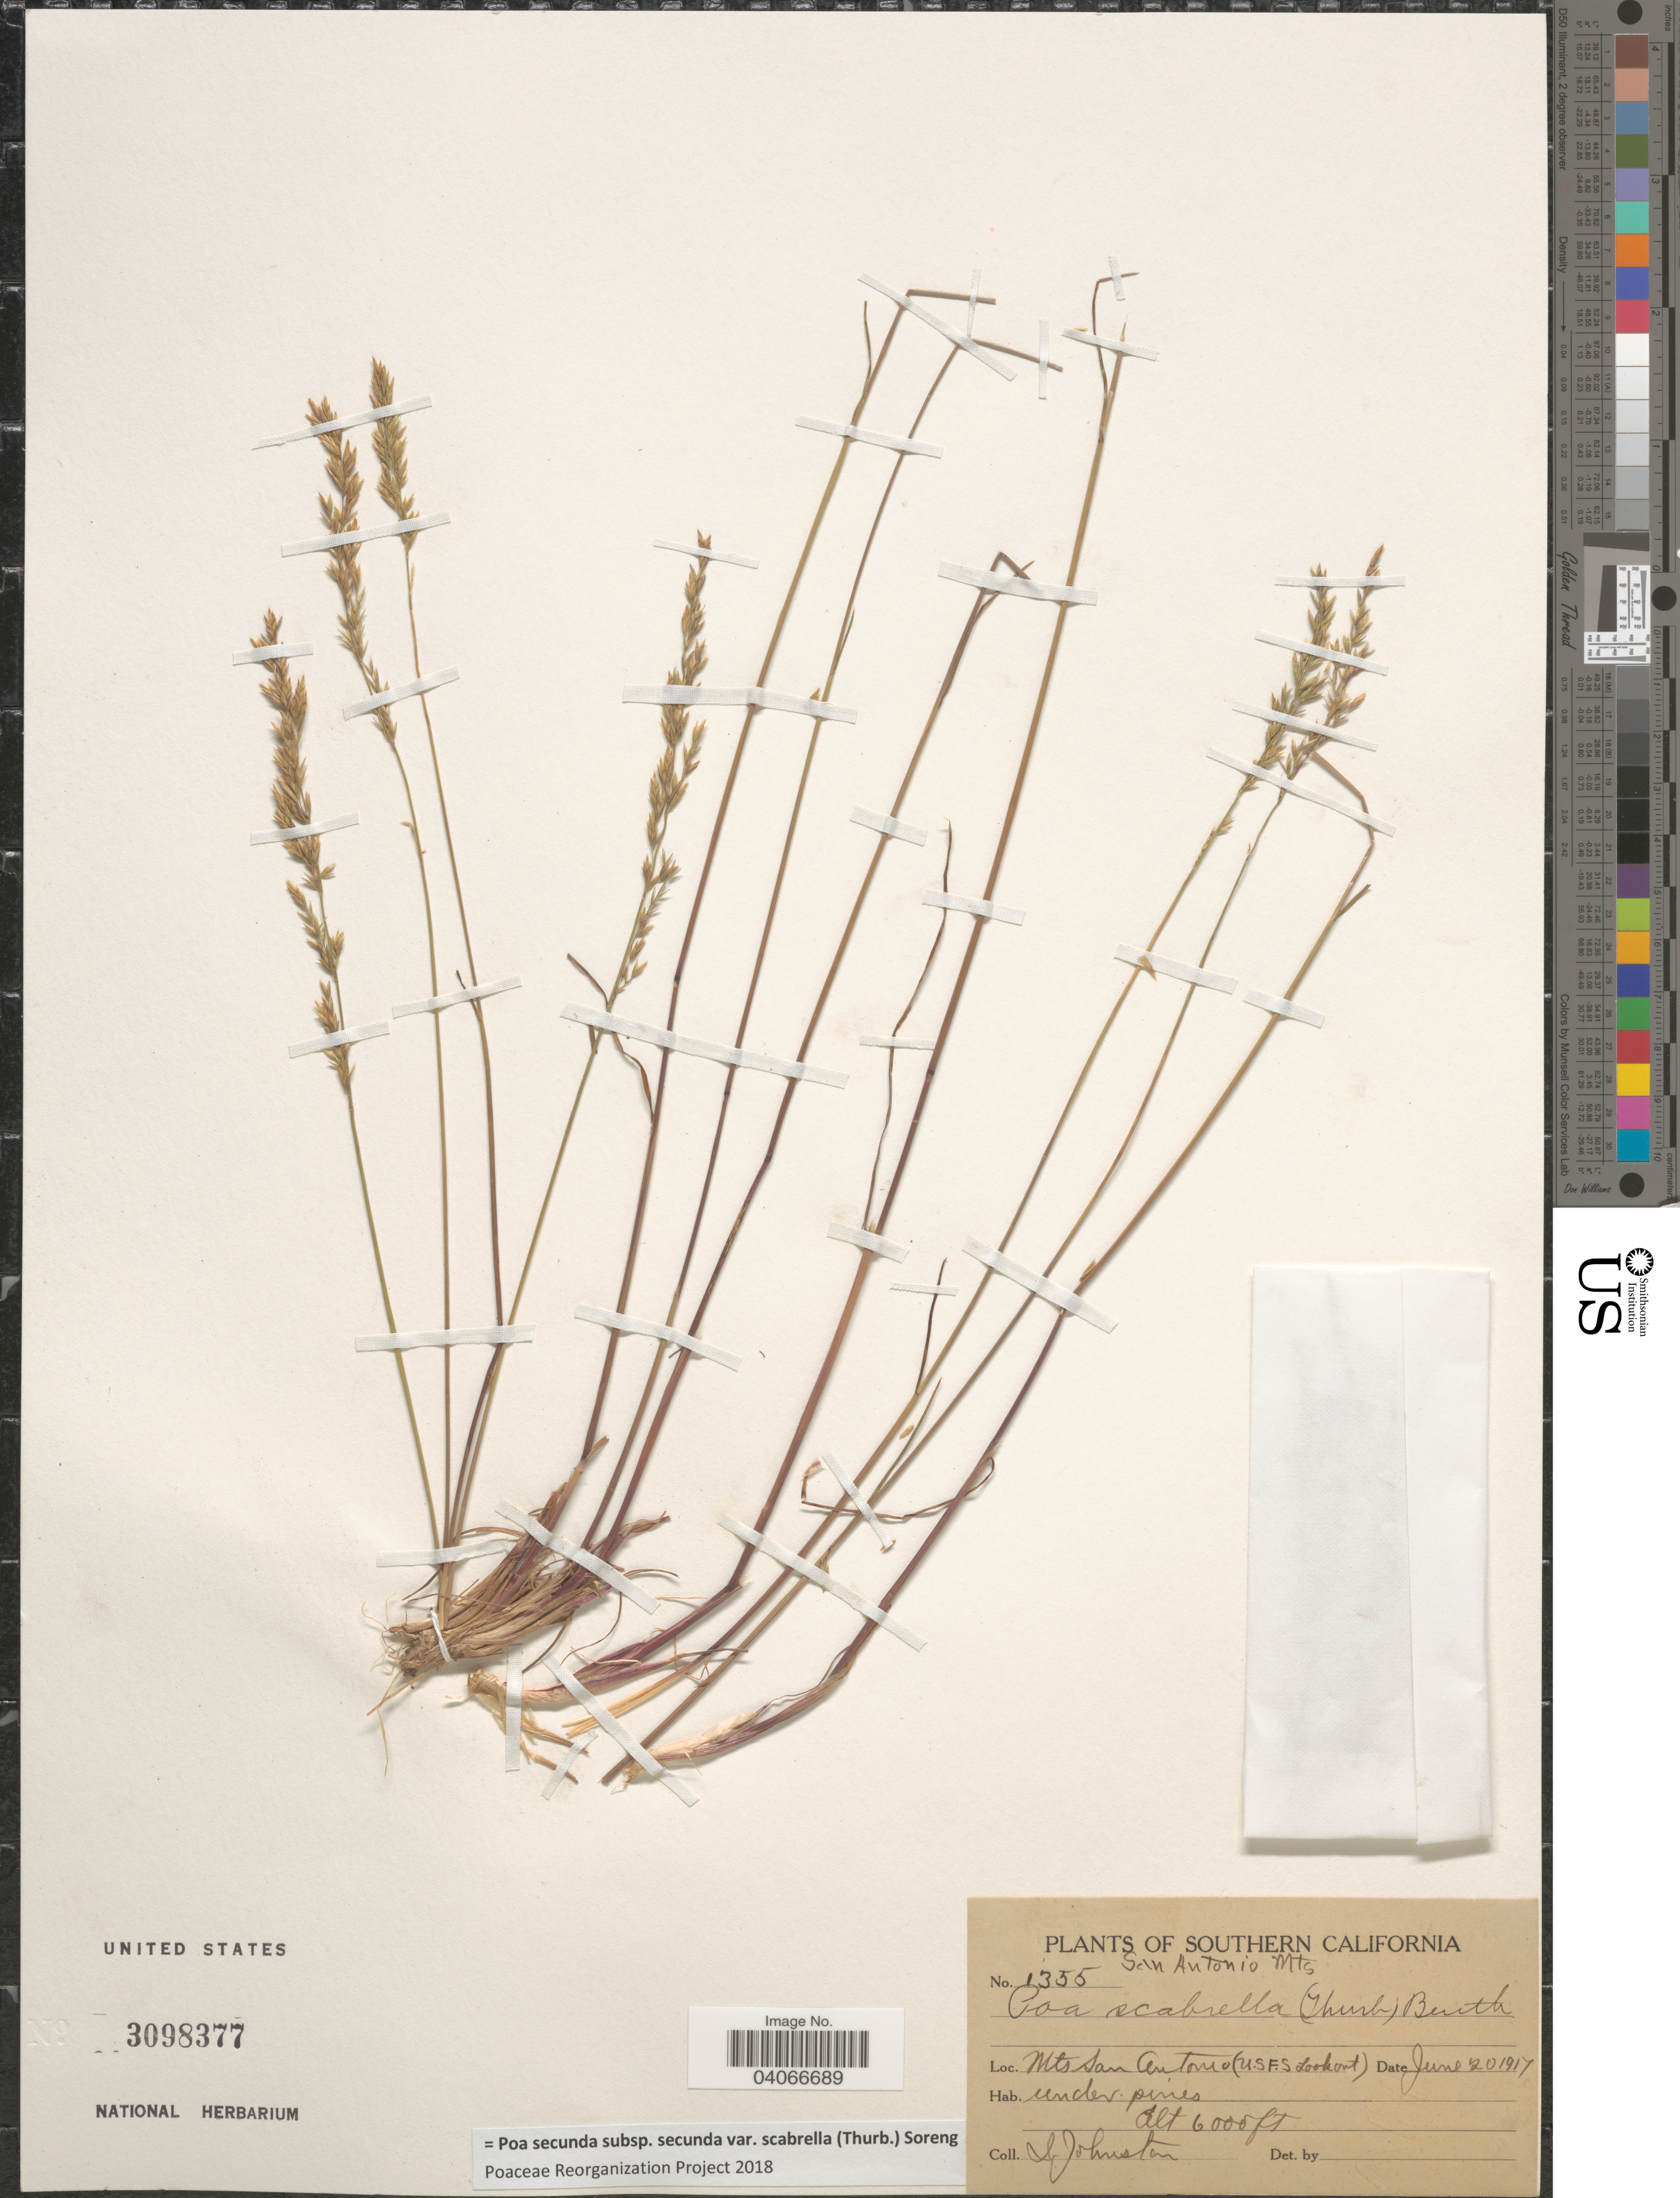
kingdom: Plantae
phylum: Tracheophyta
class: Liliopsida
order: Poales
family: Poaceae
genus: Poa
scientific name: Poa secunda subsp. secunda var. scabrella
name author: (Thurb.) Soreng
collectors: L. Johnston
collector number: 1355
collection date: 1917-06-20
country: United States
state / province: California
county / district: Los Angeles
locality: Southern California. San Antonio Mts. Mts San Antonio (U.S.F.S. Lookout).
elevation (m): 1829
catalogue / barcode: US 3098377